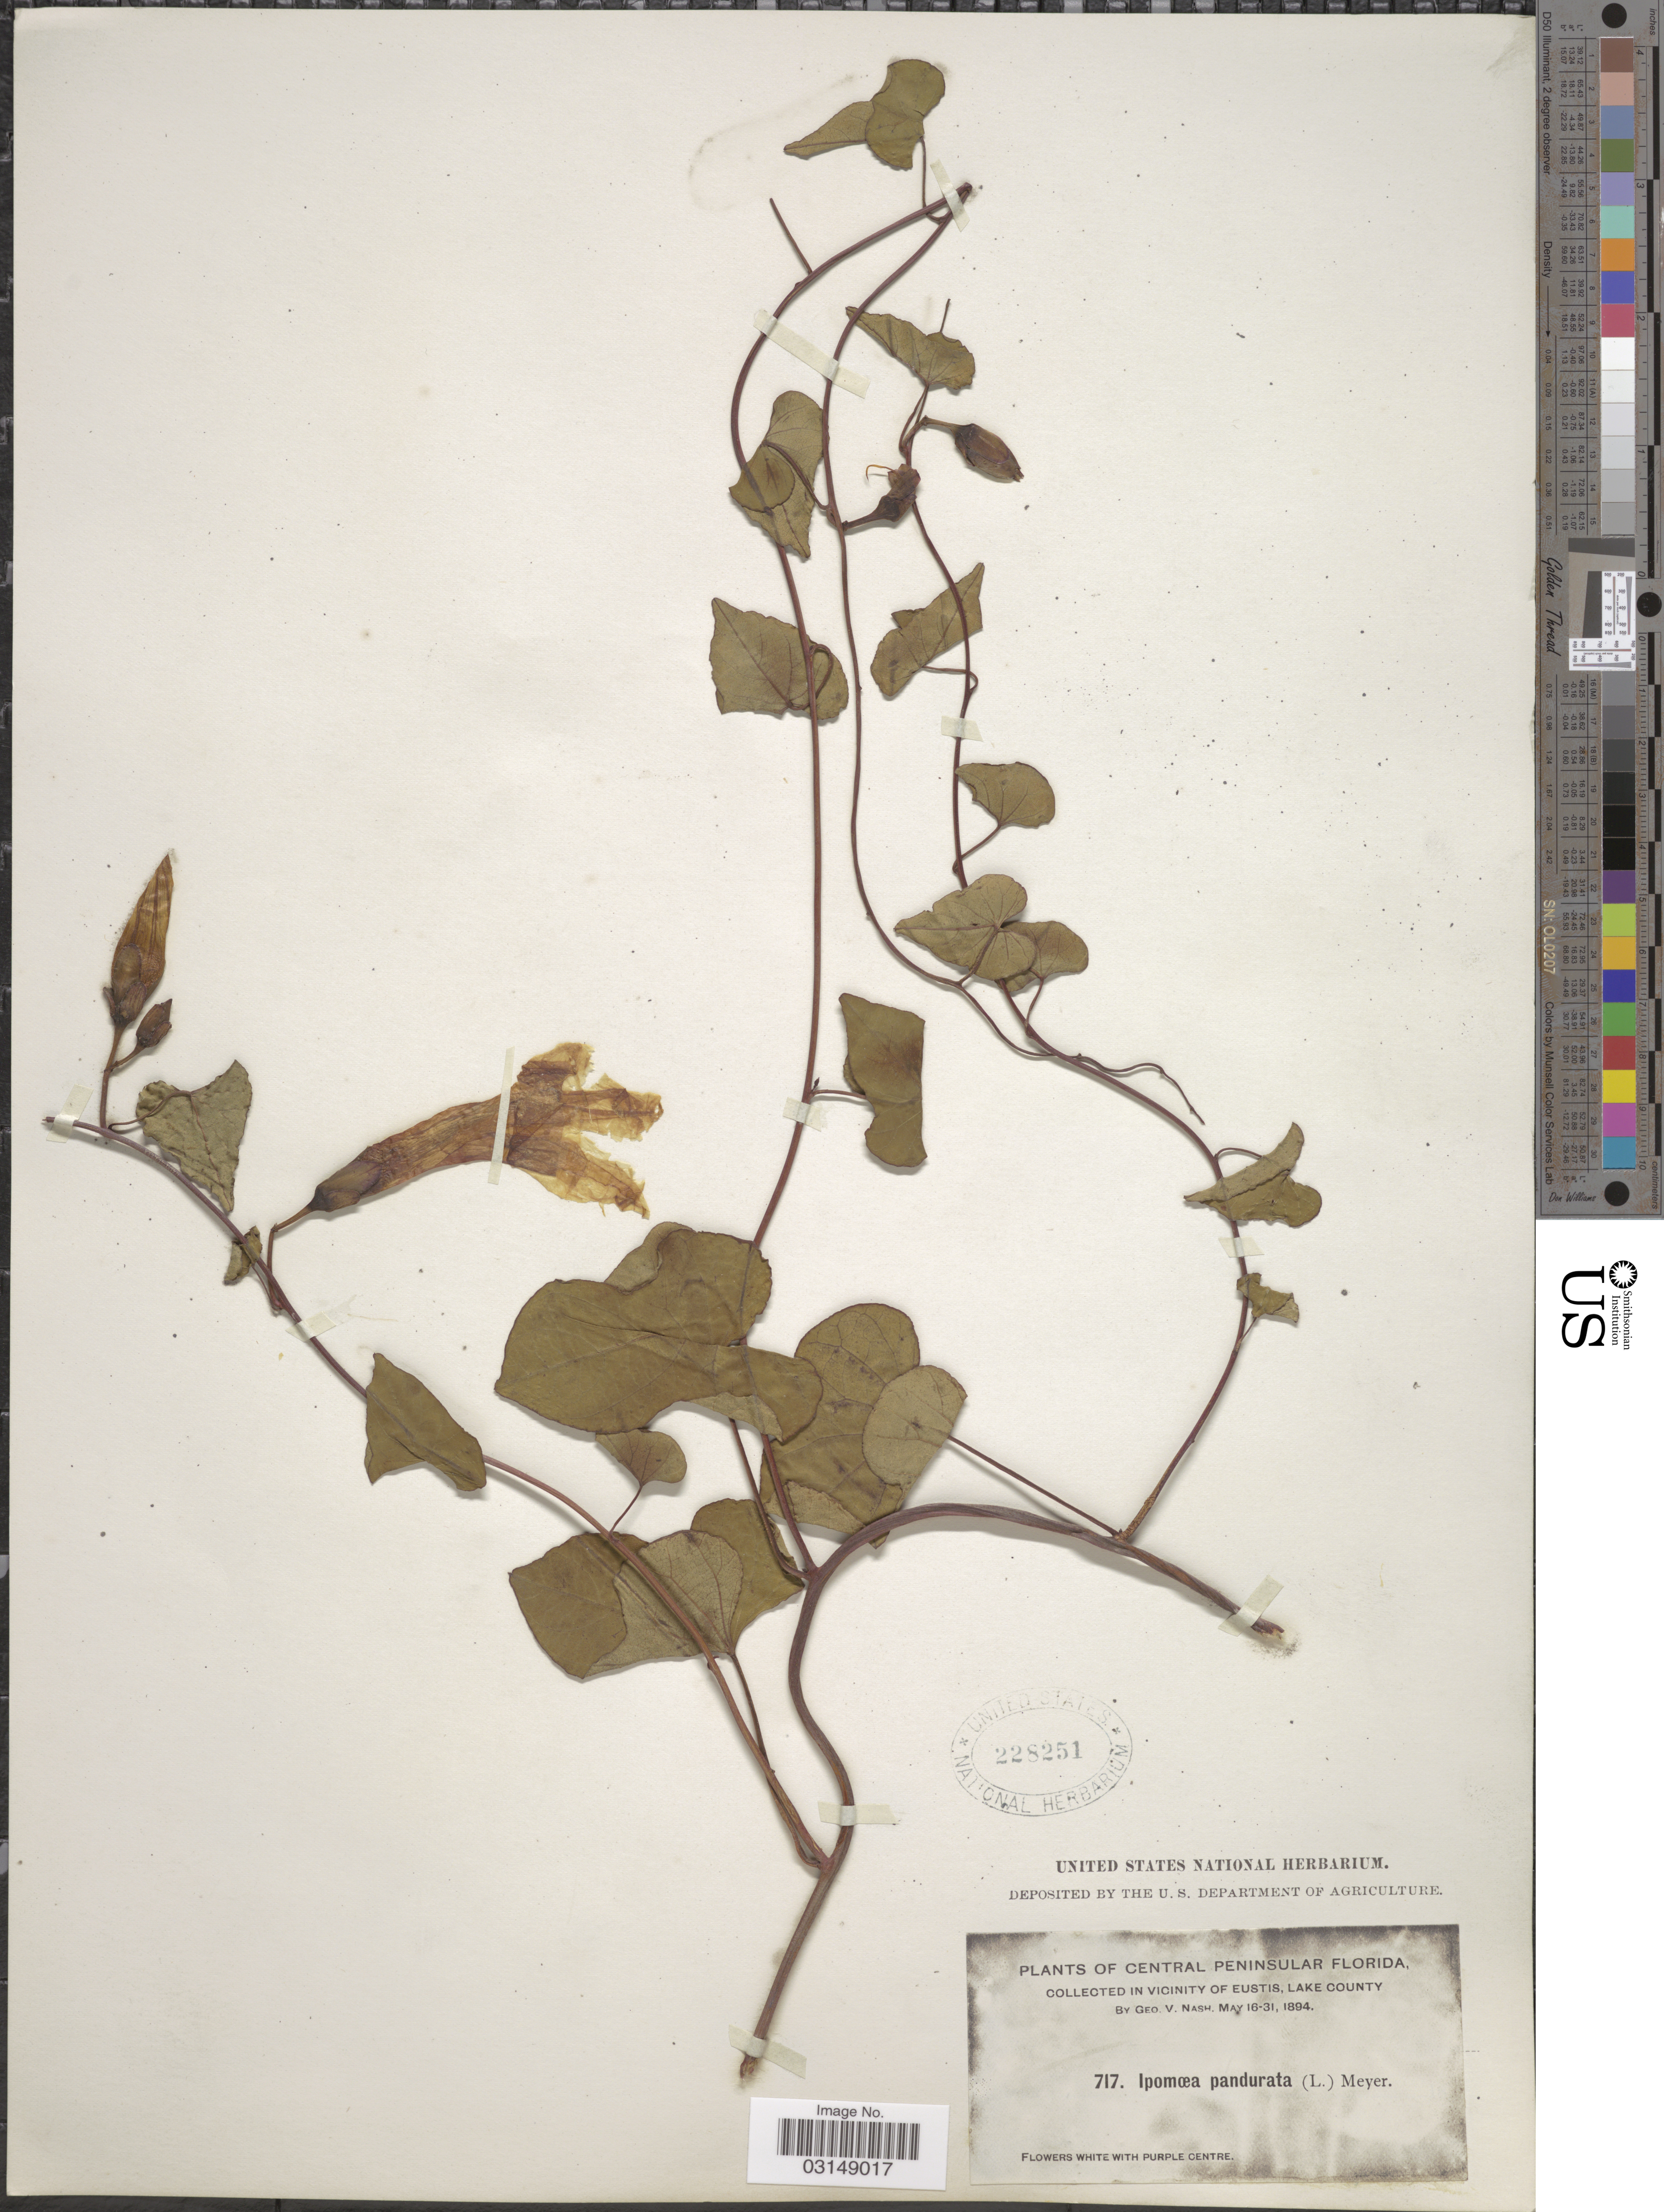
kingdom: Plantae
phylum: Tracheophyta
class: Magnoliopsida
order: Solanales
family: Convolvulaceae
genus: Ipomoea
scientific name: Ipomoea pandurata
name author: (L.) G. Mey.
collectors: G. V. Nash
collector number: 717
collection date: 1894-05-16/1894-05-31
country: United States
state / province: Florida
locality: Central Peninsular Florida. Vicinity of Eustis, Lake County.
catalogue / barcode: US 228251